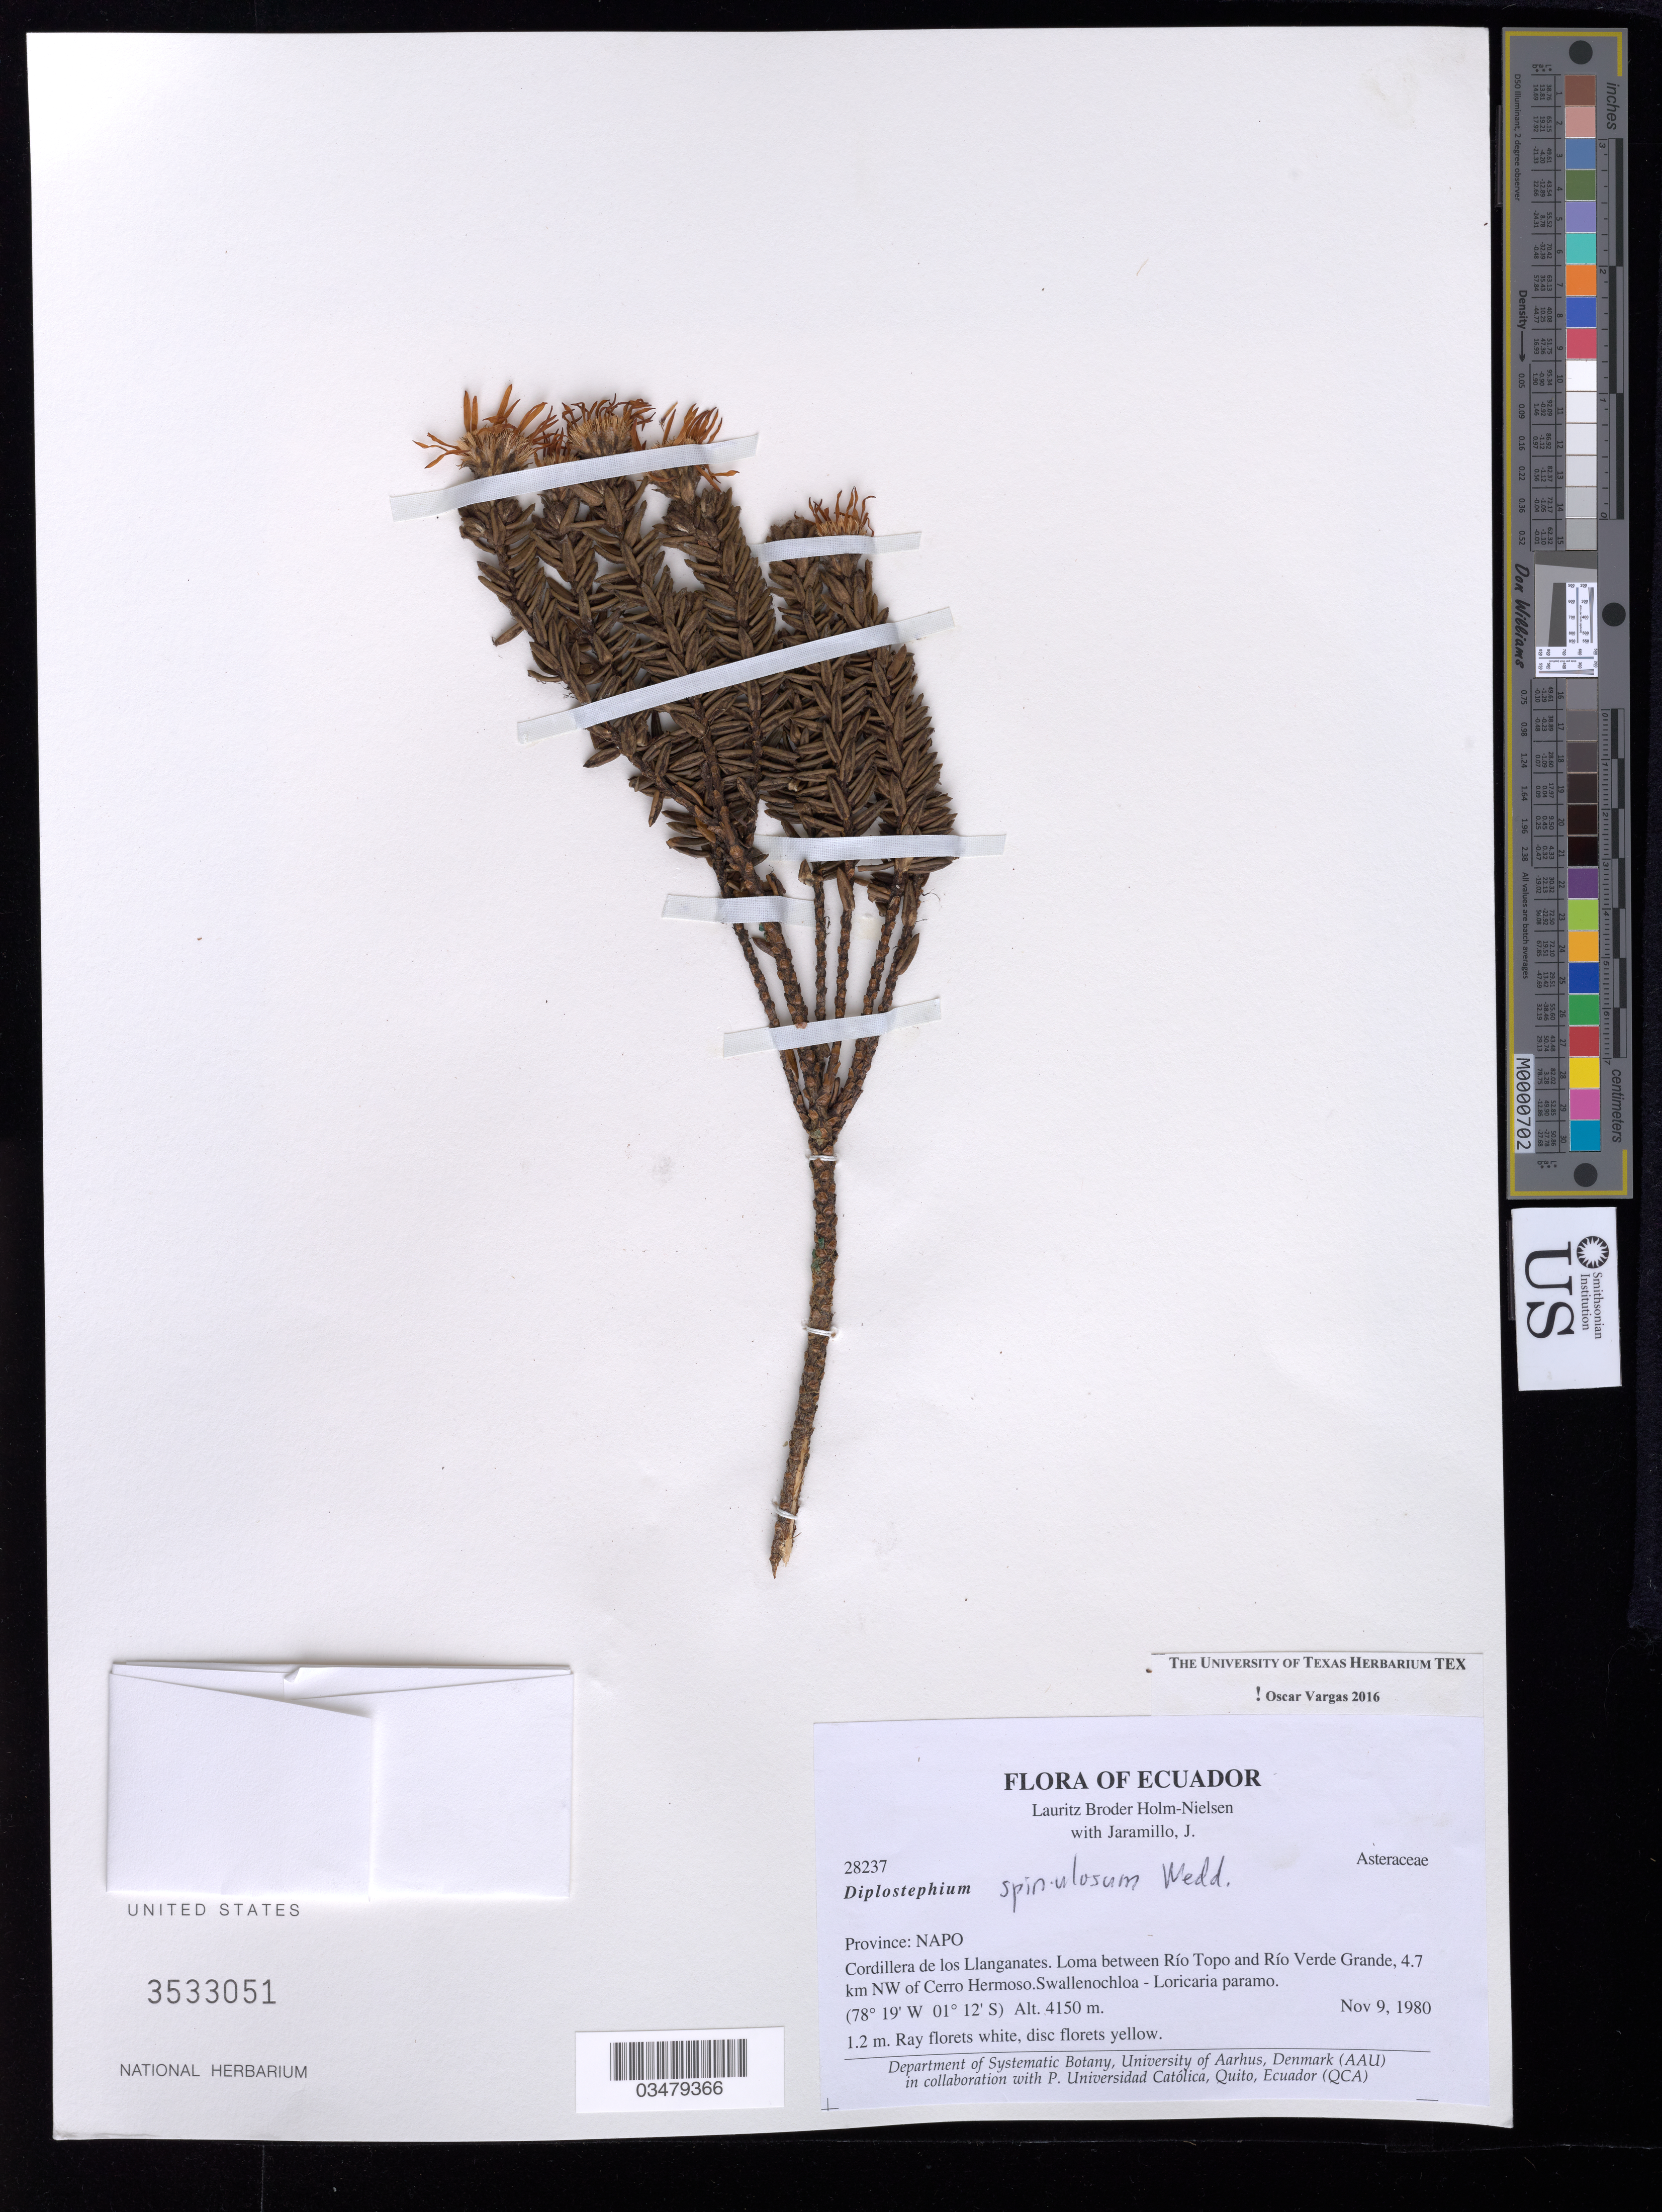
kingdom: Plantae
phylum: Tracheophyta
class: Magnoliopsida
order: Asterales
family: Asteraceae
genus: Diplostephium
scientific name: Diplostephium spinulosum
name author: Wedd.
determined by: Vargas, Oscar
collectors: L. B. Holm-Nielsen & Jaramillo, --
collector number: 28237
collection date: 1980-11-09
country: Ecuador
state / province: Napo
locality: Cordillera de los Llanaganates. Loma between Río Topo and Río Verde Grande, 4.7 km NW of Cerro Hermoso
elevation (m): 4150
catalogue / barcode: US 3533051